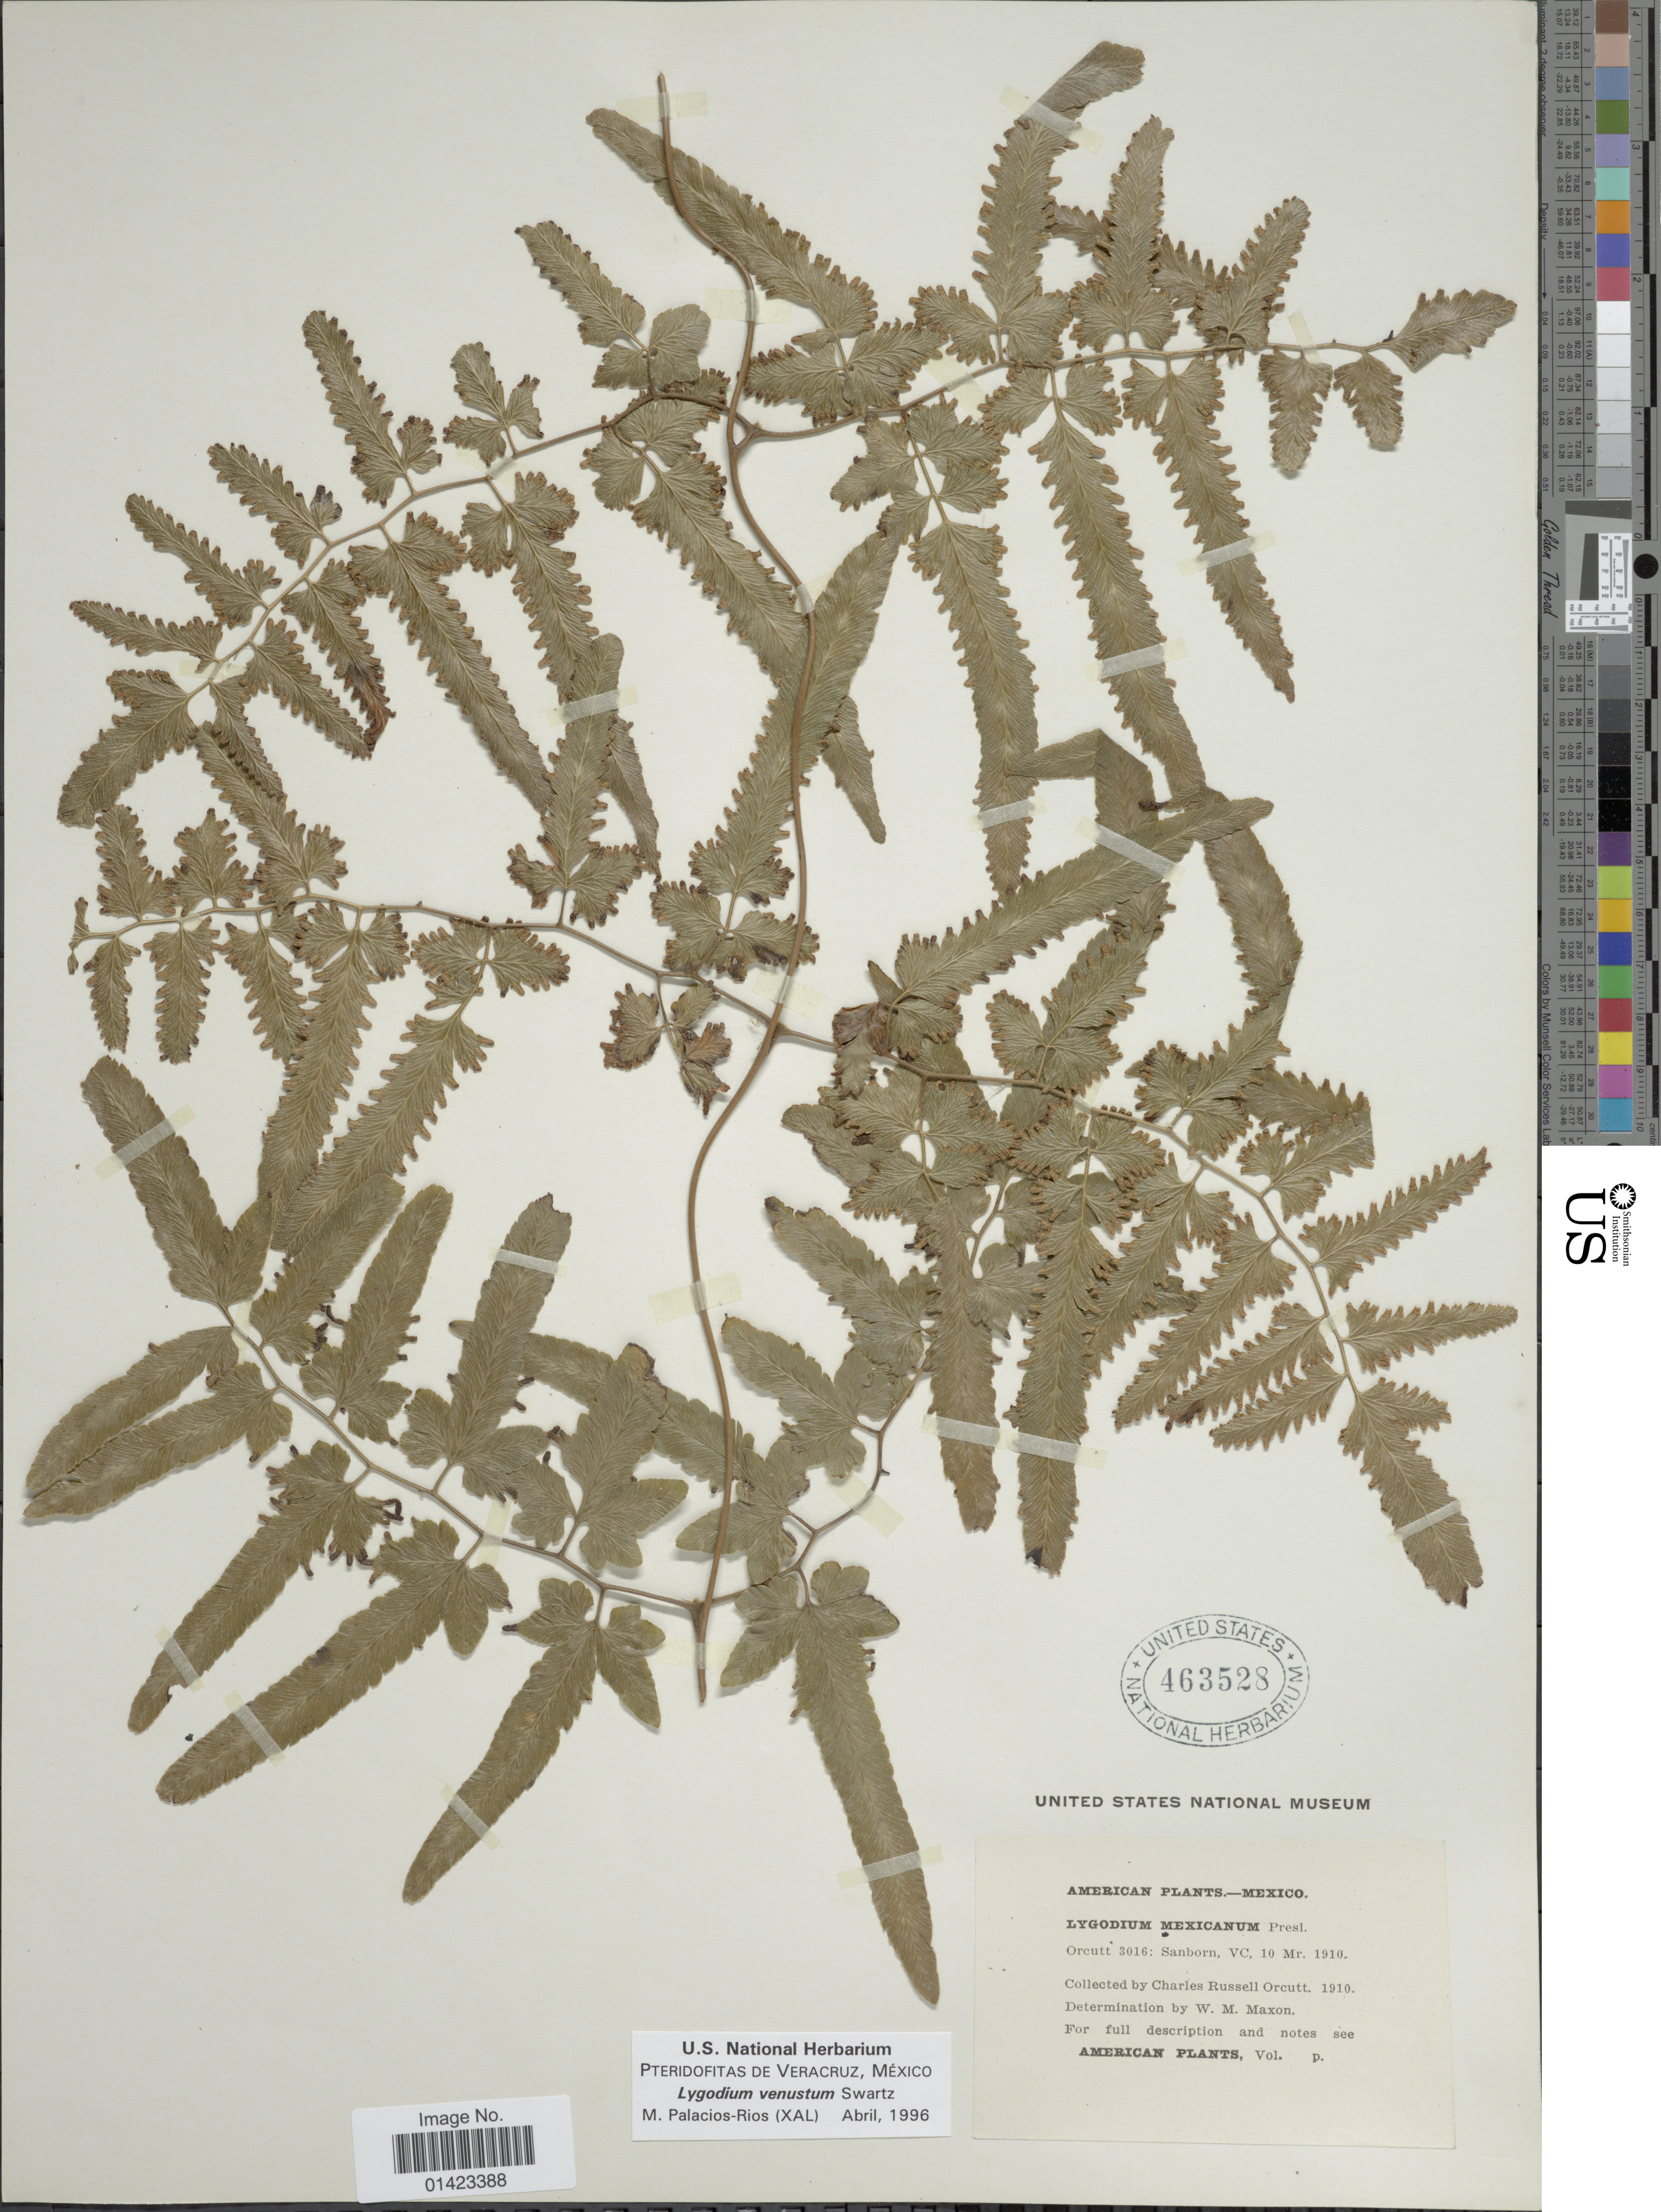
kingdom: Plantae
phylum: Tracheophyta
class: Polypodiopsida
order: Schizaeales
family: Lygodiaceae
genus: Lygodium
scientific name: Lygodium venustum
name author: Sw.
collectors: C. R. Orcutt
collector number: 3016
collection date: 1910-03-10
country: Mexico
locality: American plants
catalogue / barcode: US 463528